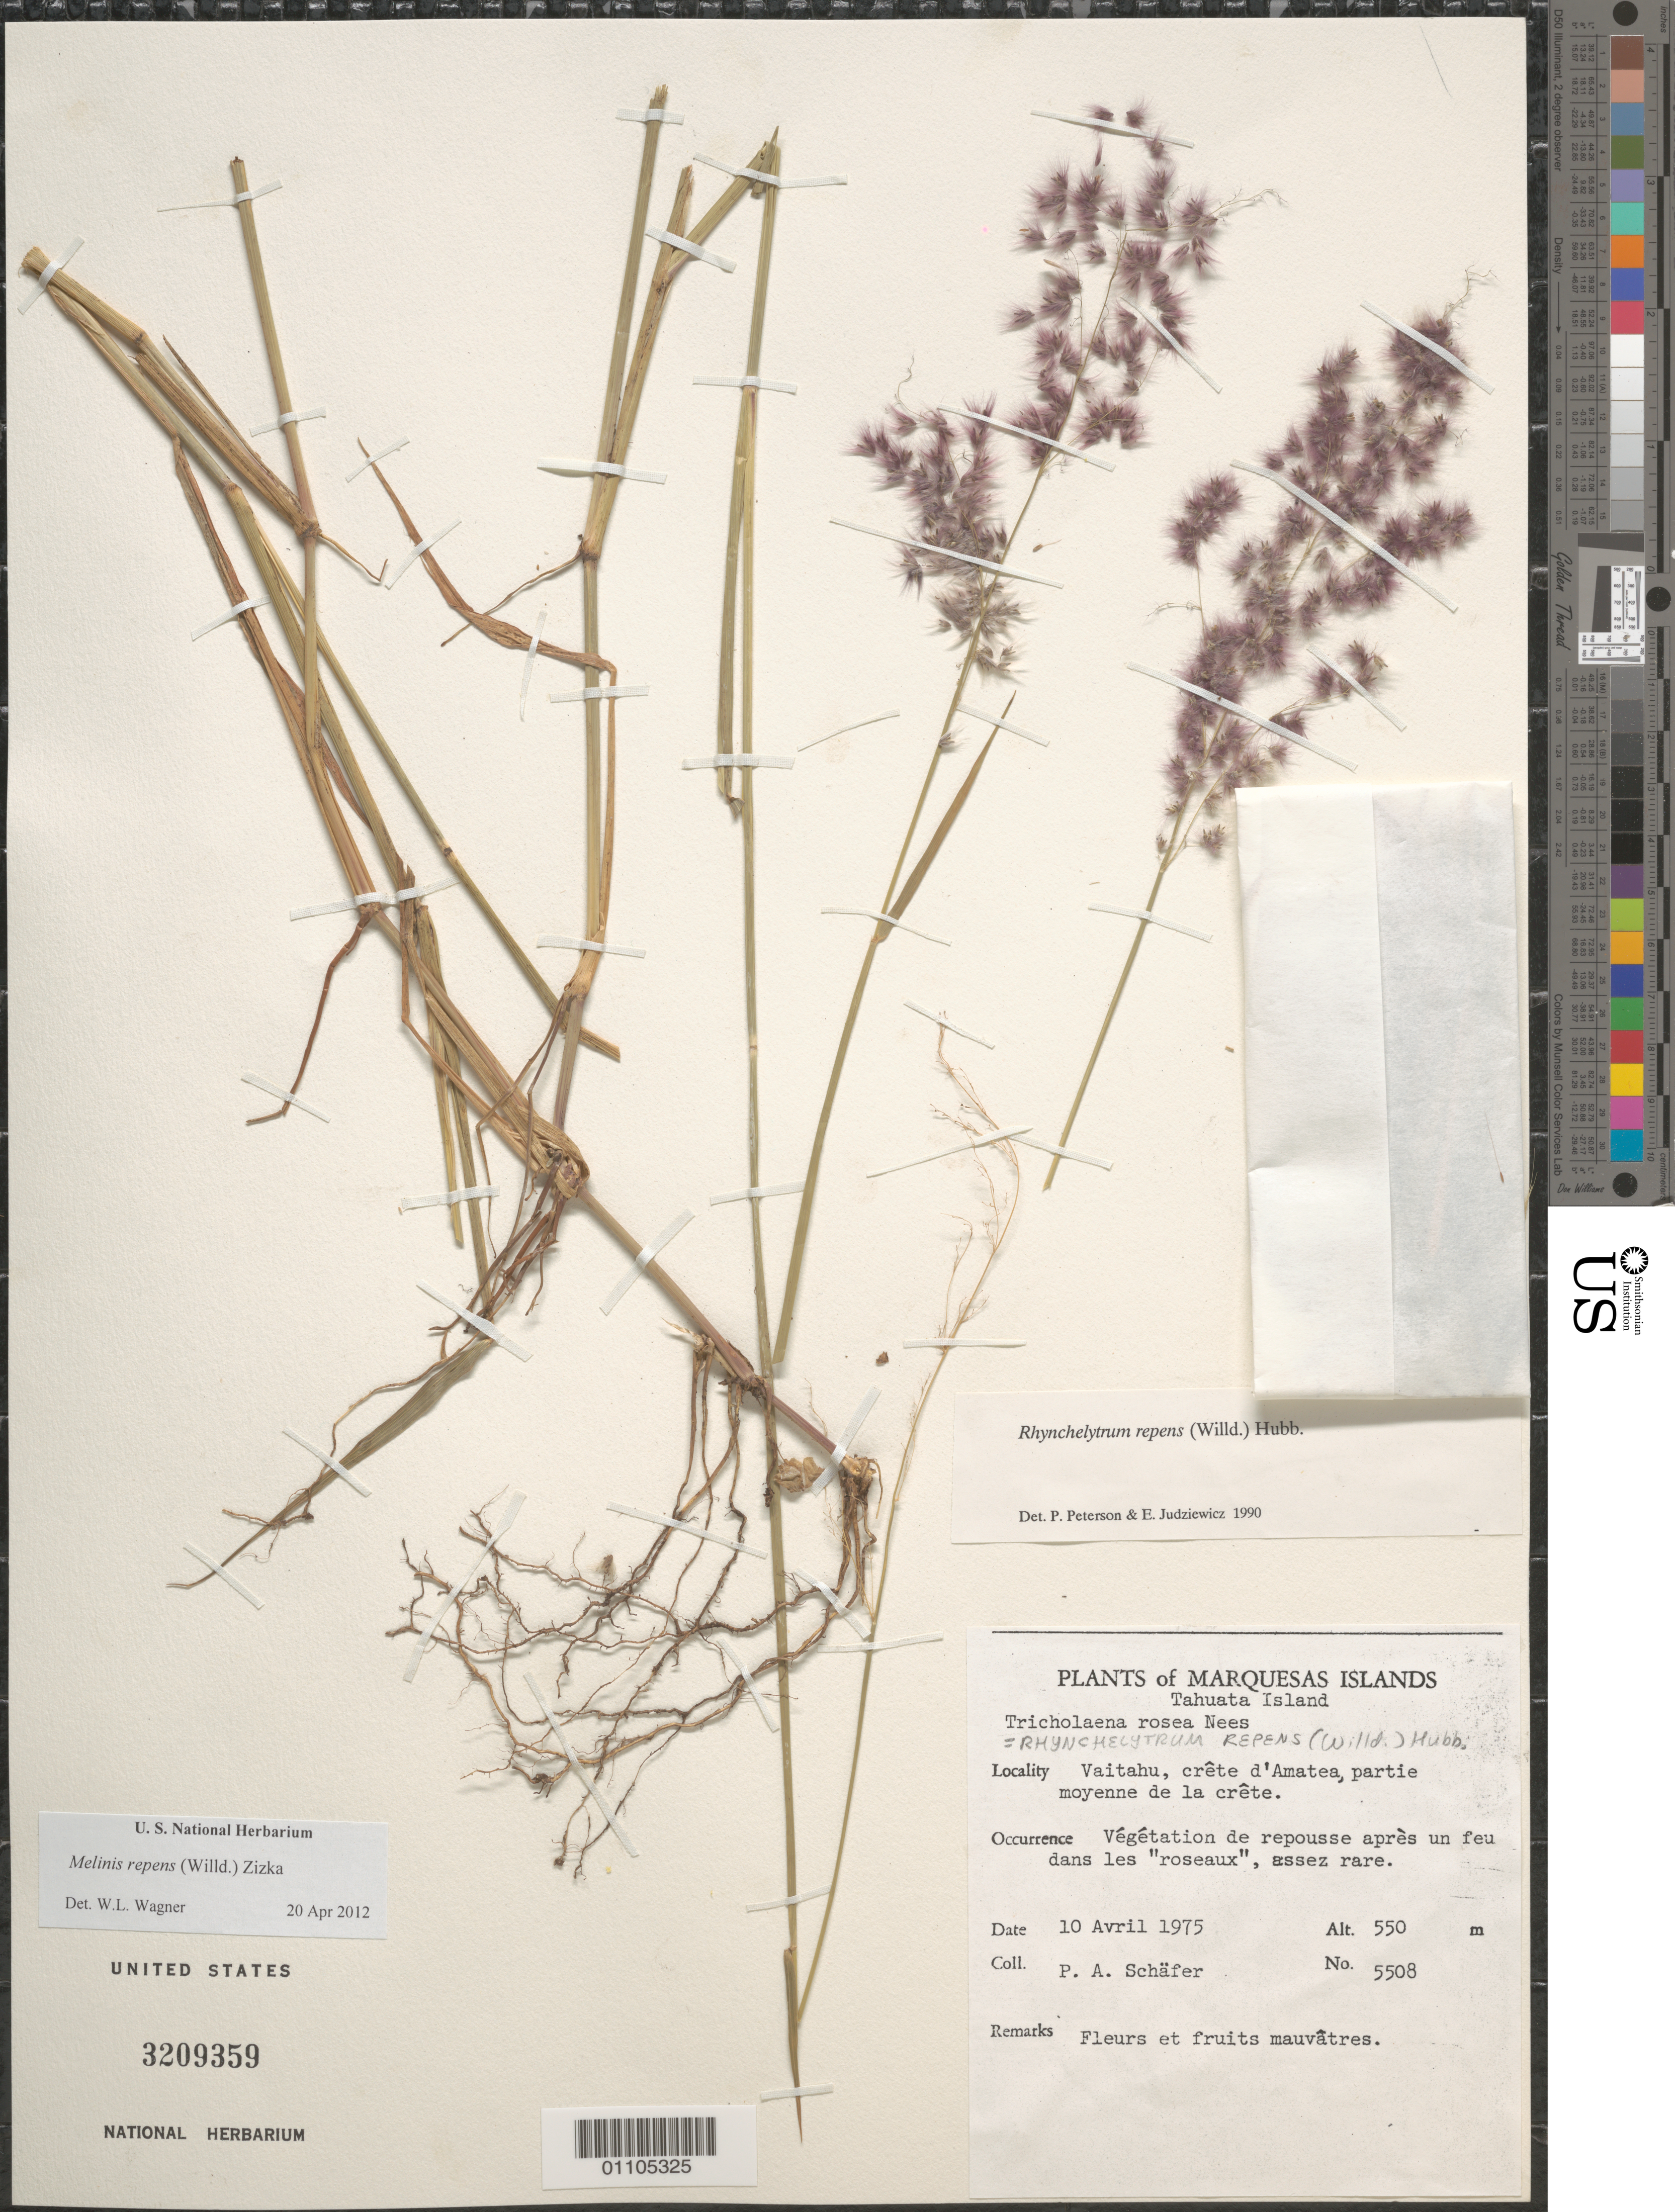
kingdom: Plantae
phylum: Tracheophyta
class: Liliopsida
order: Poales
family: Poaceae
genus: Melinis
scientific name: Melinis repens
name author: (Willd.) Zizka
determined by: Peterson, P. M.; Judziewicz, E. J.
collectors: P. A. Schäfer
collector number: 5508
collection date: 1975-04-10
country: French Polynesia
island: Tahuata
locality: Vaitahu, crête d'Amatea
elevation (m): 550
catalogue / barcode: US 3209359